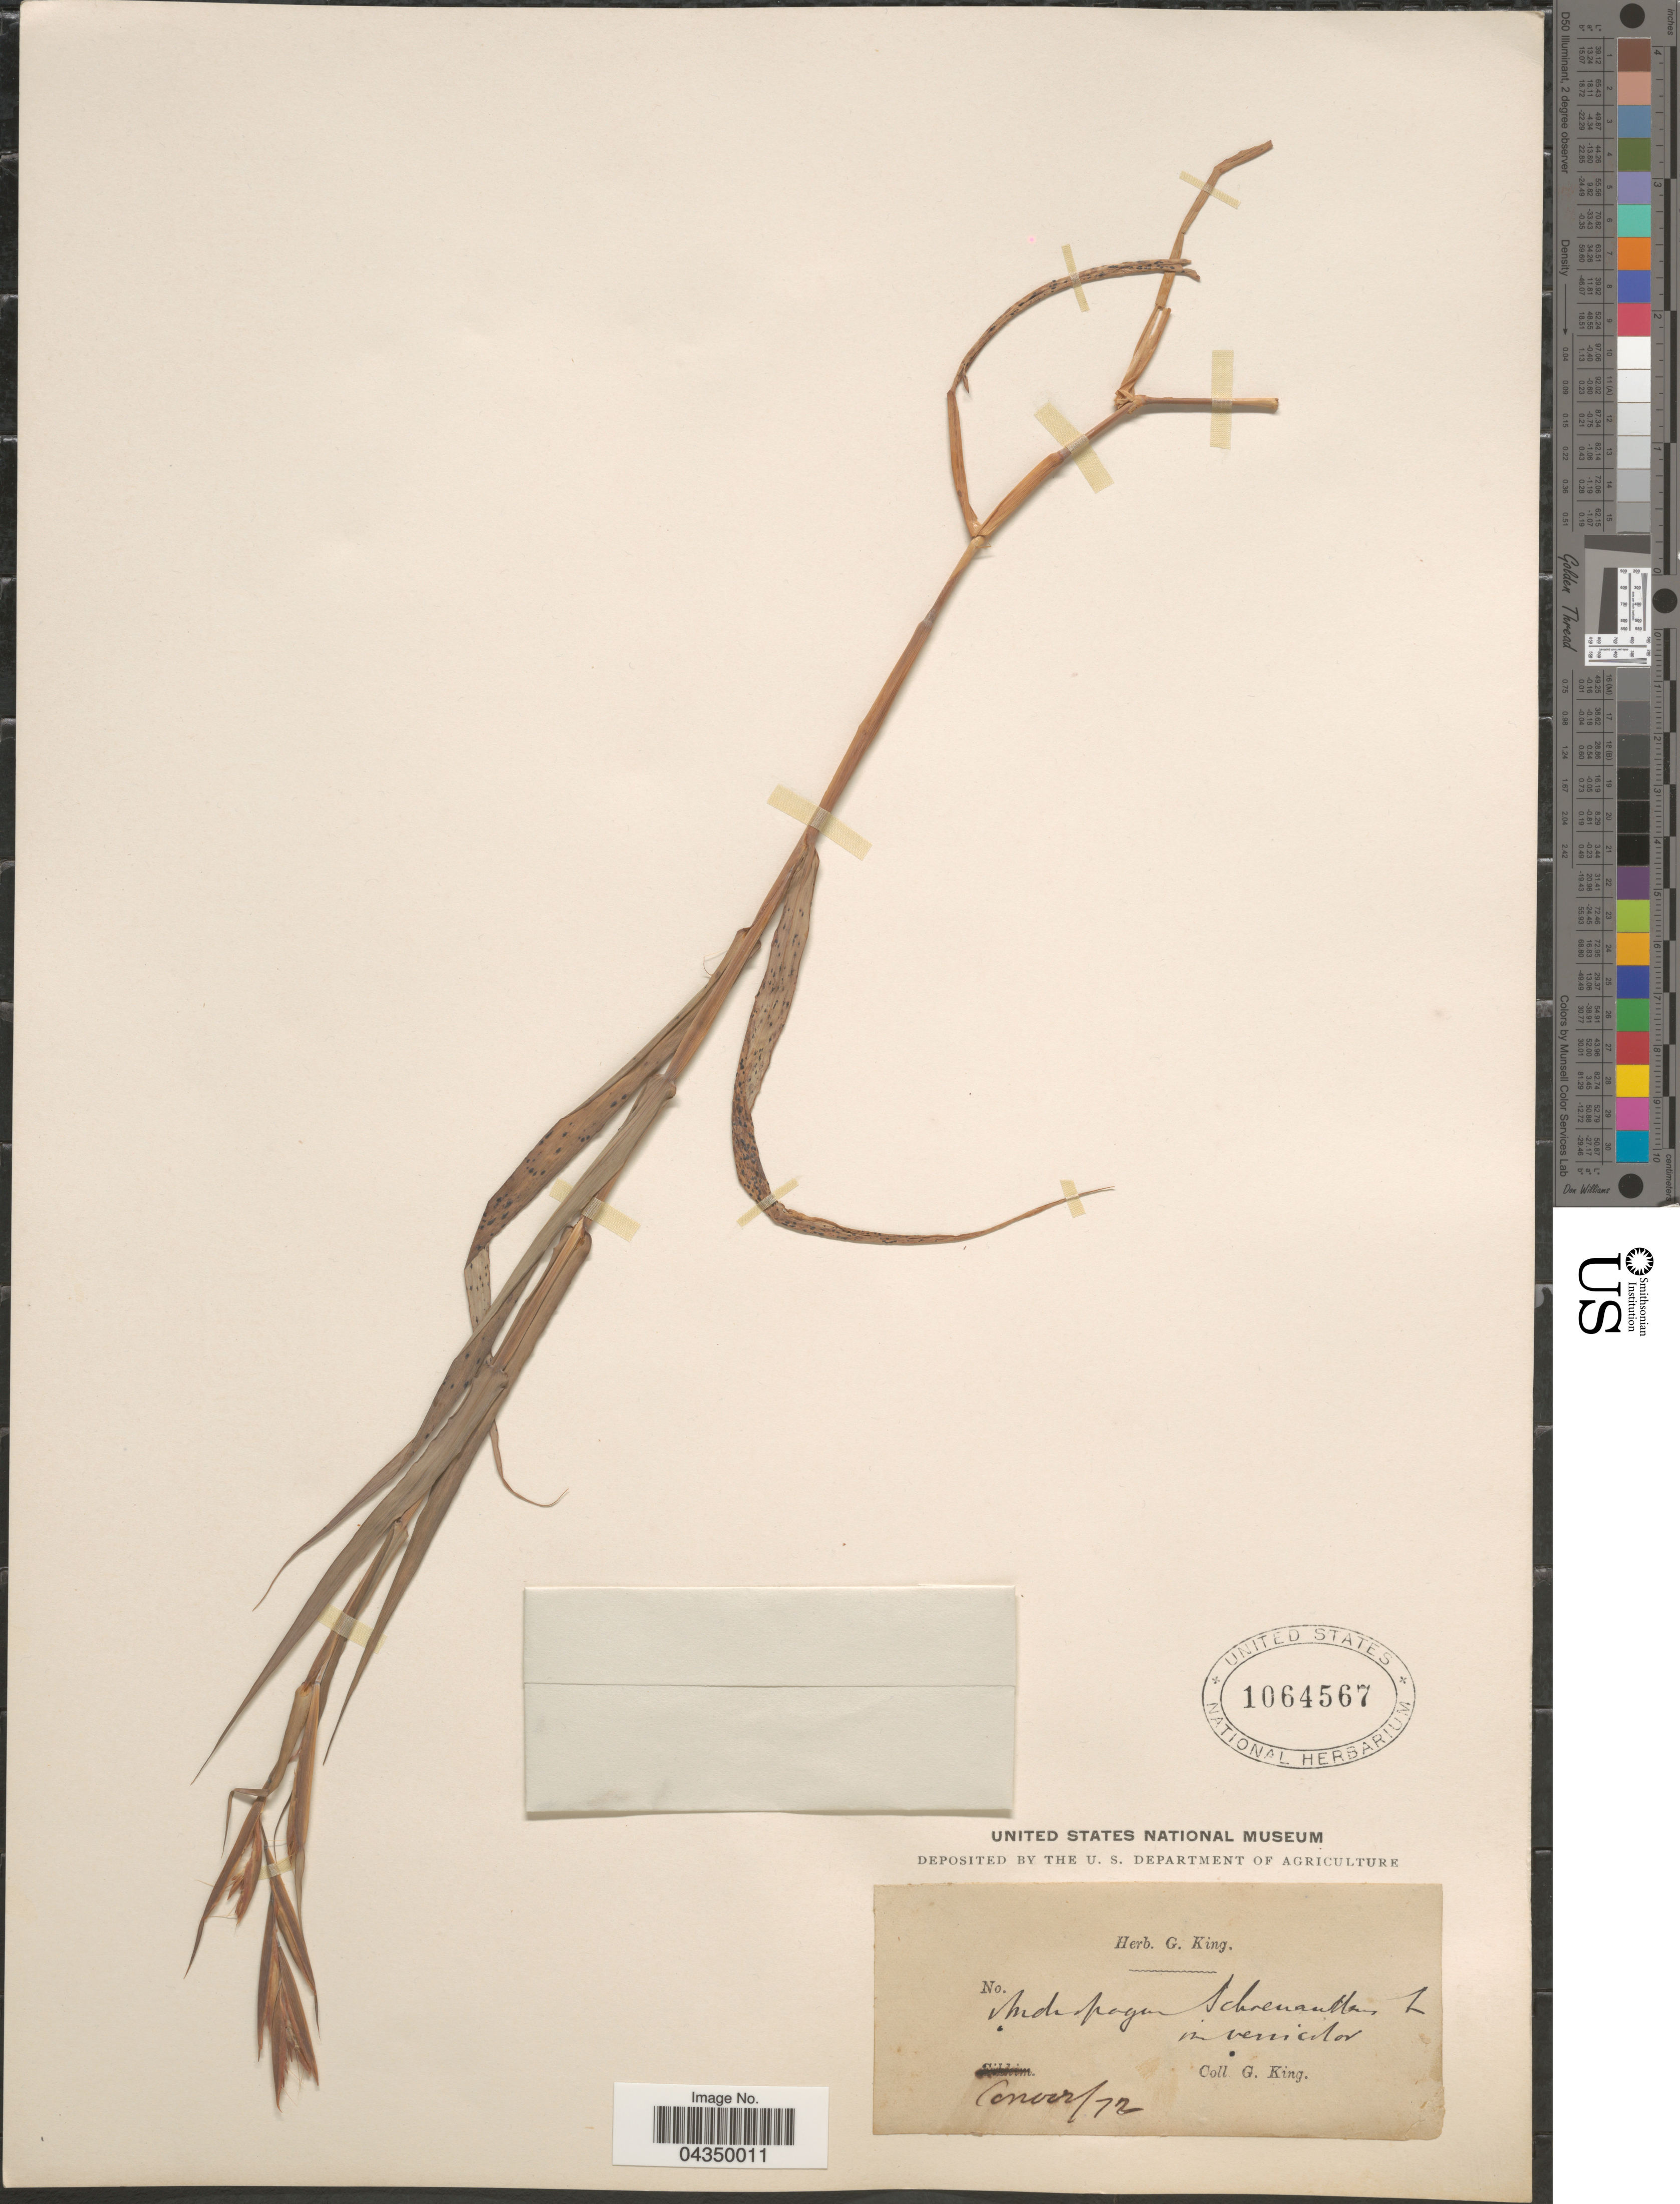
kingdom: Plantae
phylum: Tracheophyta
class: Liliopsida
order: Poales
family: Poaceae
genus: Cymbopogon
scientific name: Cymbopogon martini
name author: (Roxb.) Stapf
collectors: G. King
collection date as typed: Transcribed d/m/y: //72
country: India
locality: Conoor.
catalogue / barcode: US 1064567